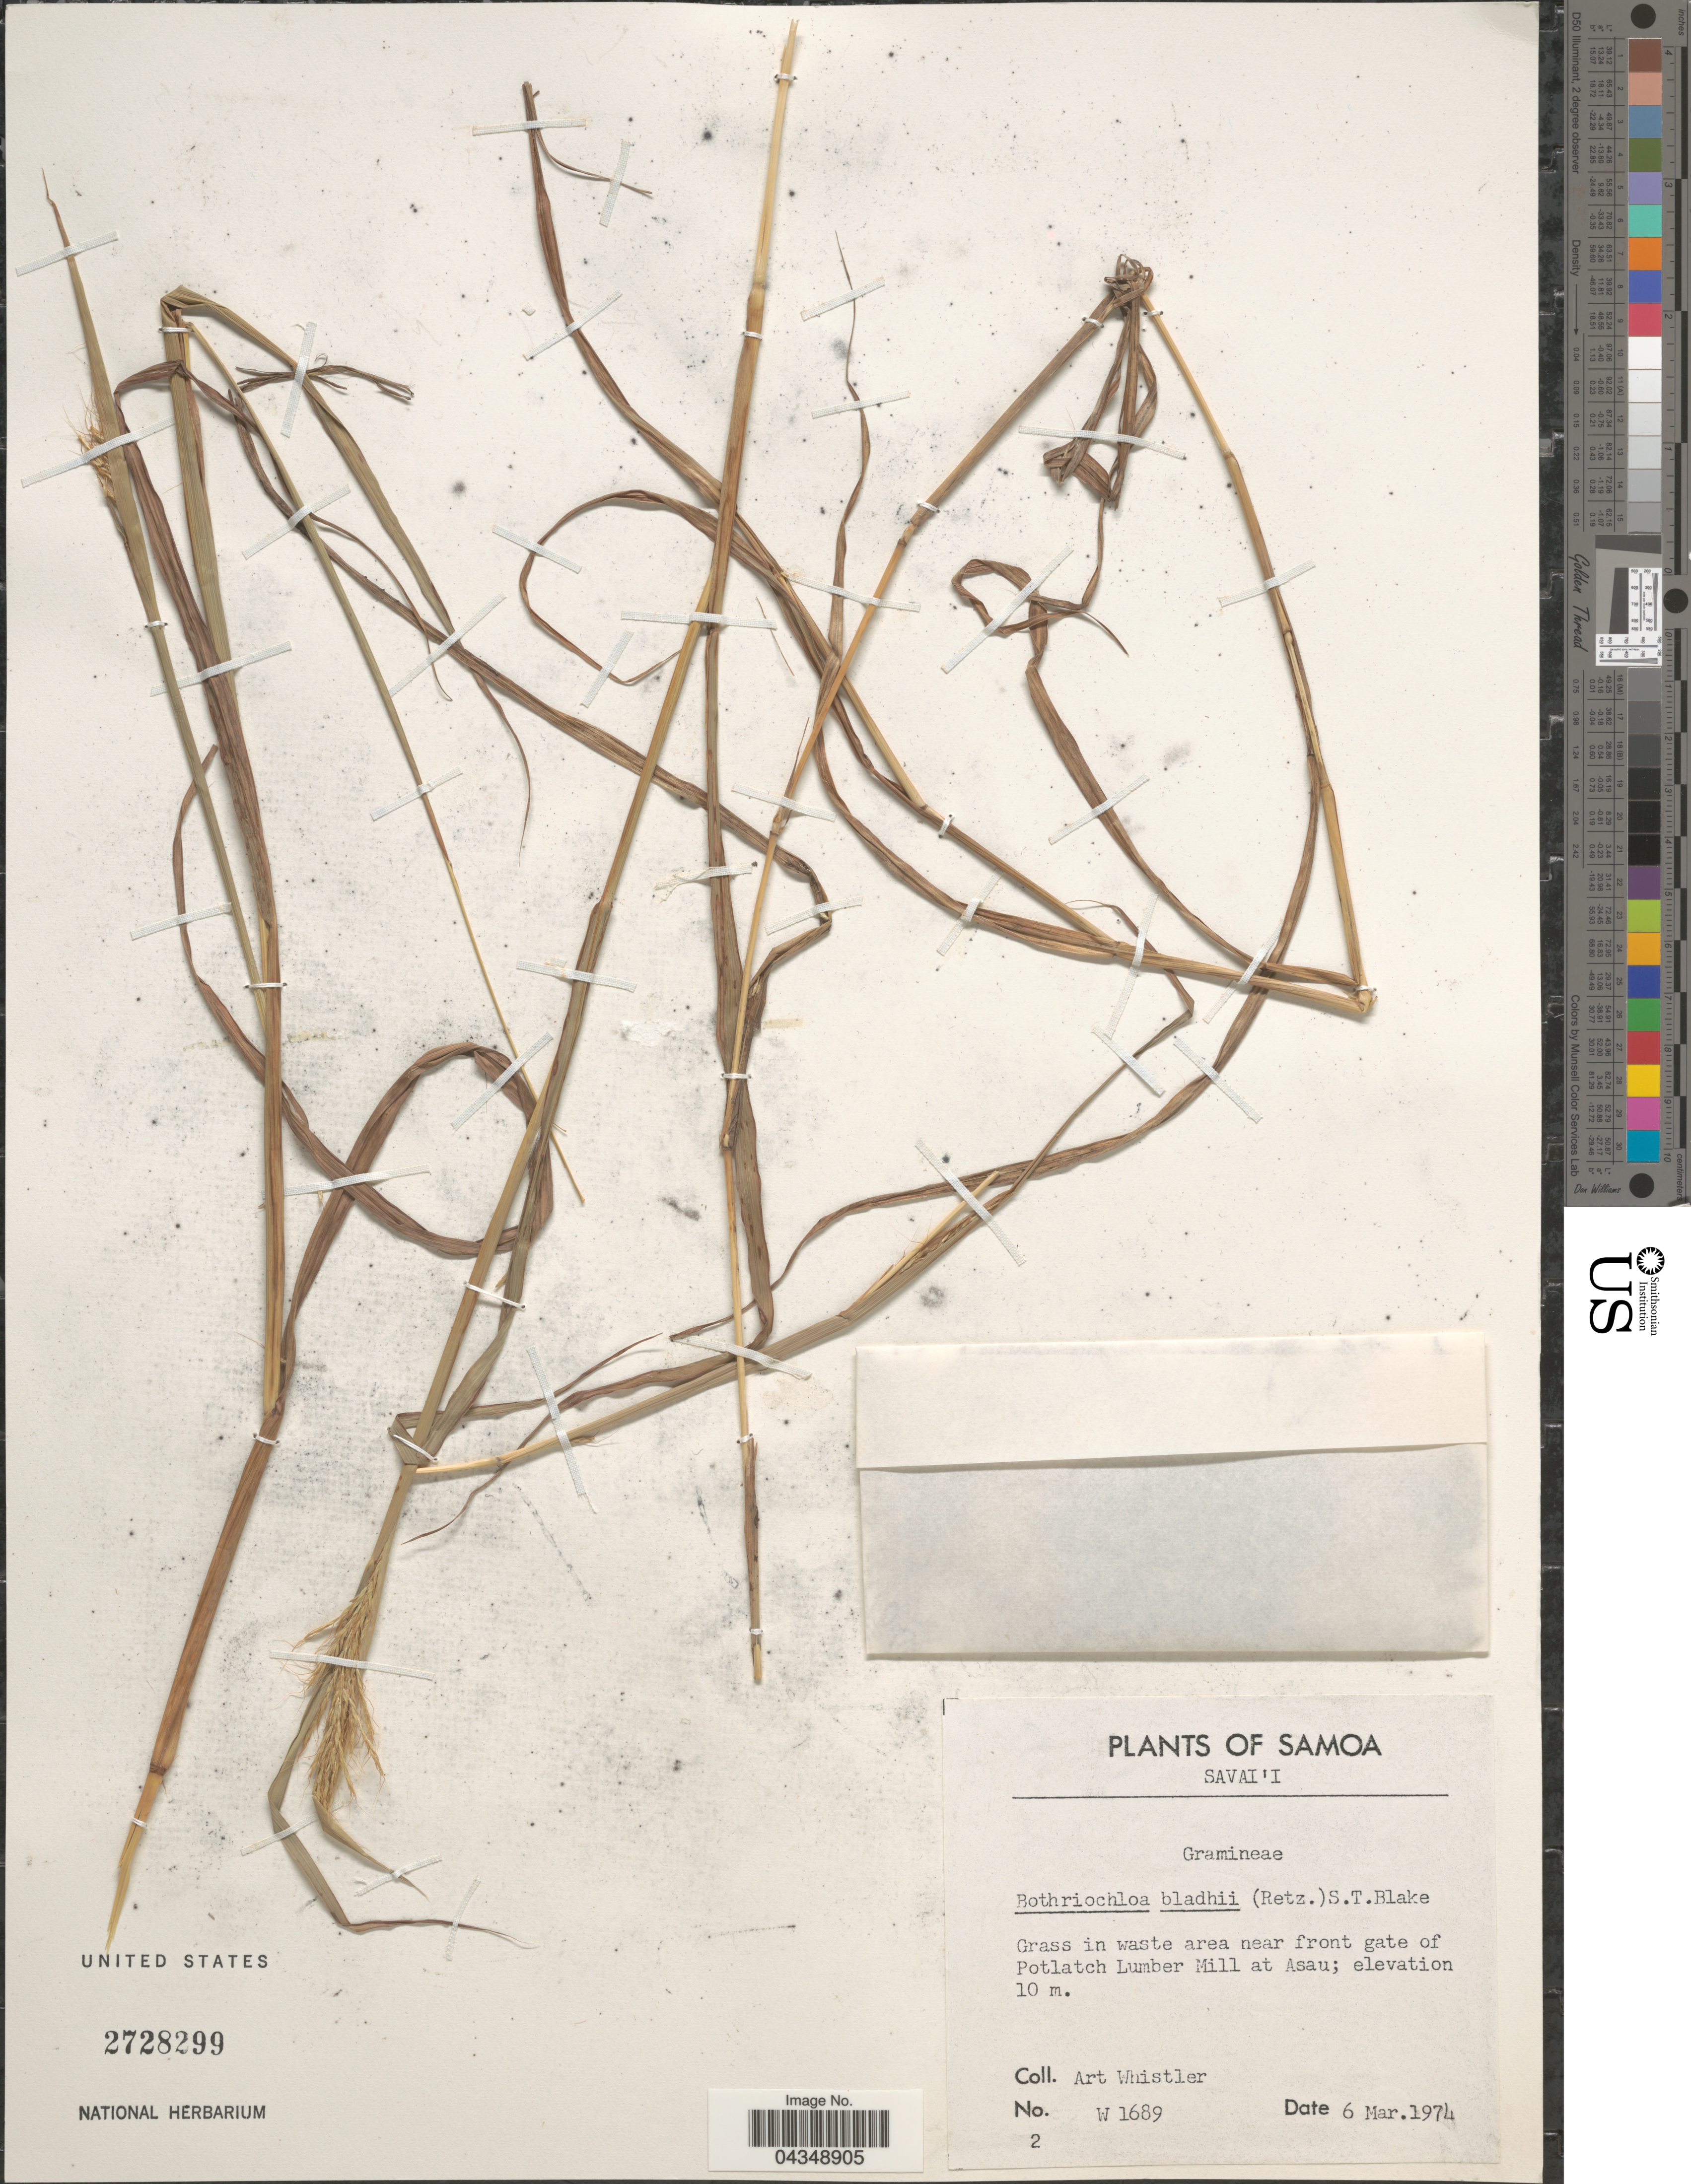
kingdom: Plantae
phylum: Tracheophyta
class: Liliopsida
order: Poales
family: Poaceae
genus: Bothriochloa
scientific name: Bothriochloa bladhii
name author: (Retz.) S.T. Blake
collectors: A. Whistler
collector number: W1689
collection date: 1974-03-06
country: Samoa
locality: Samoa. Savai'i. Grass in waste area near front gate of Potlatch Lumber Mill at Asau.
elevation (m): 10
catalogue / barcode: US 2728299